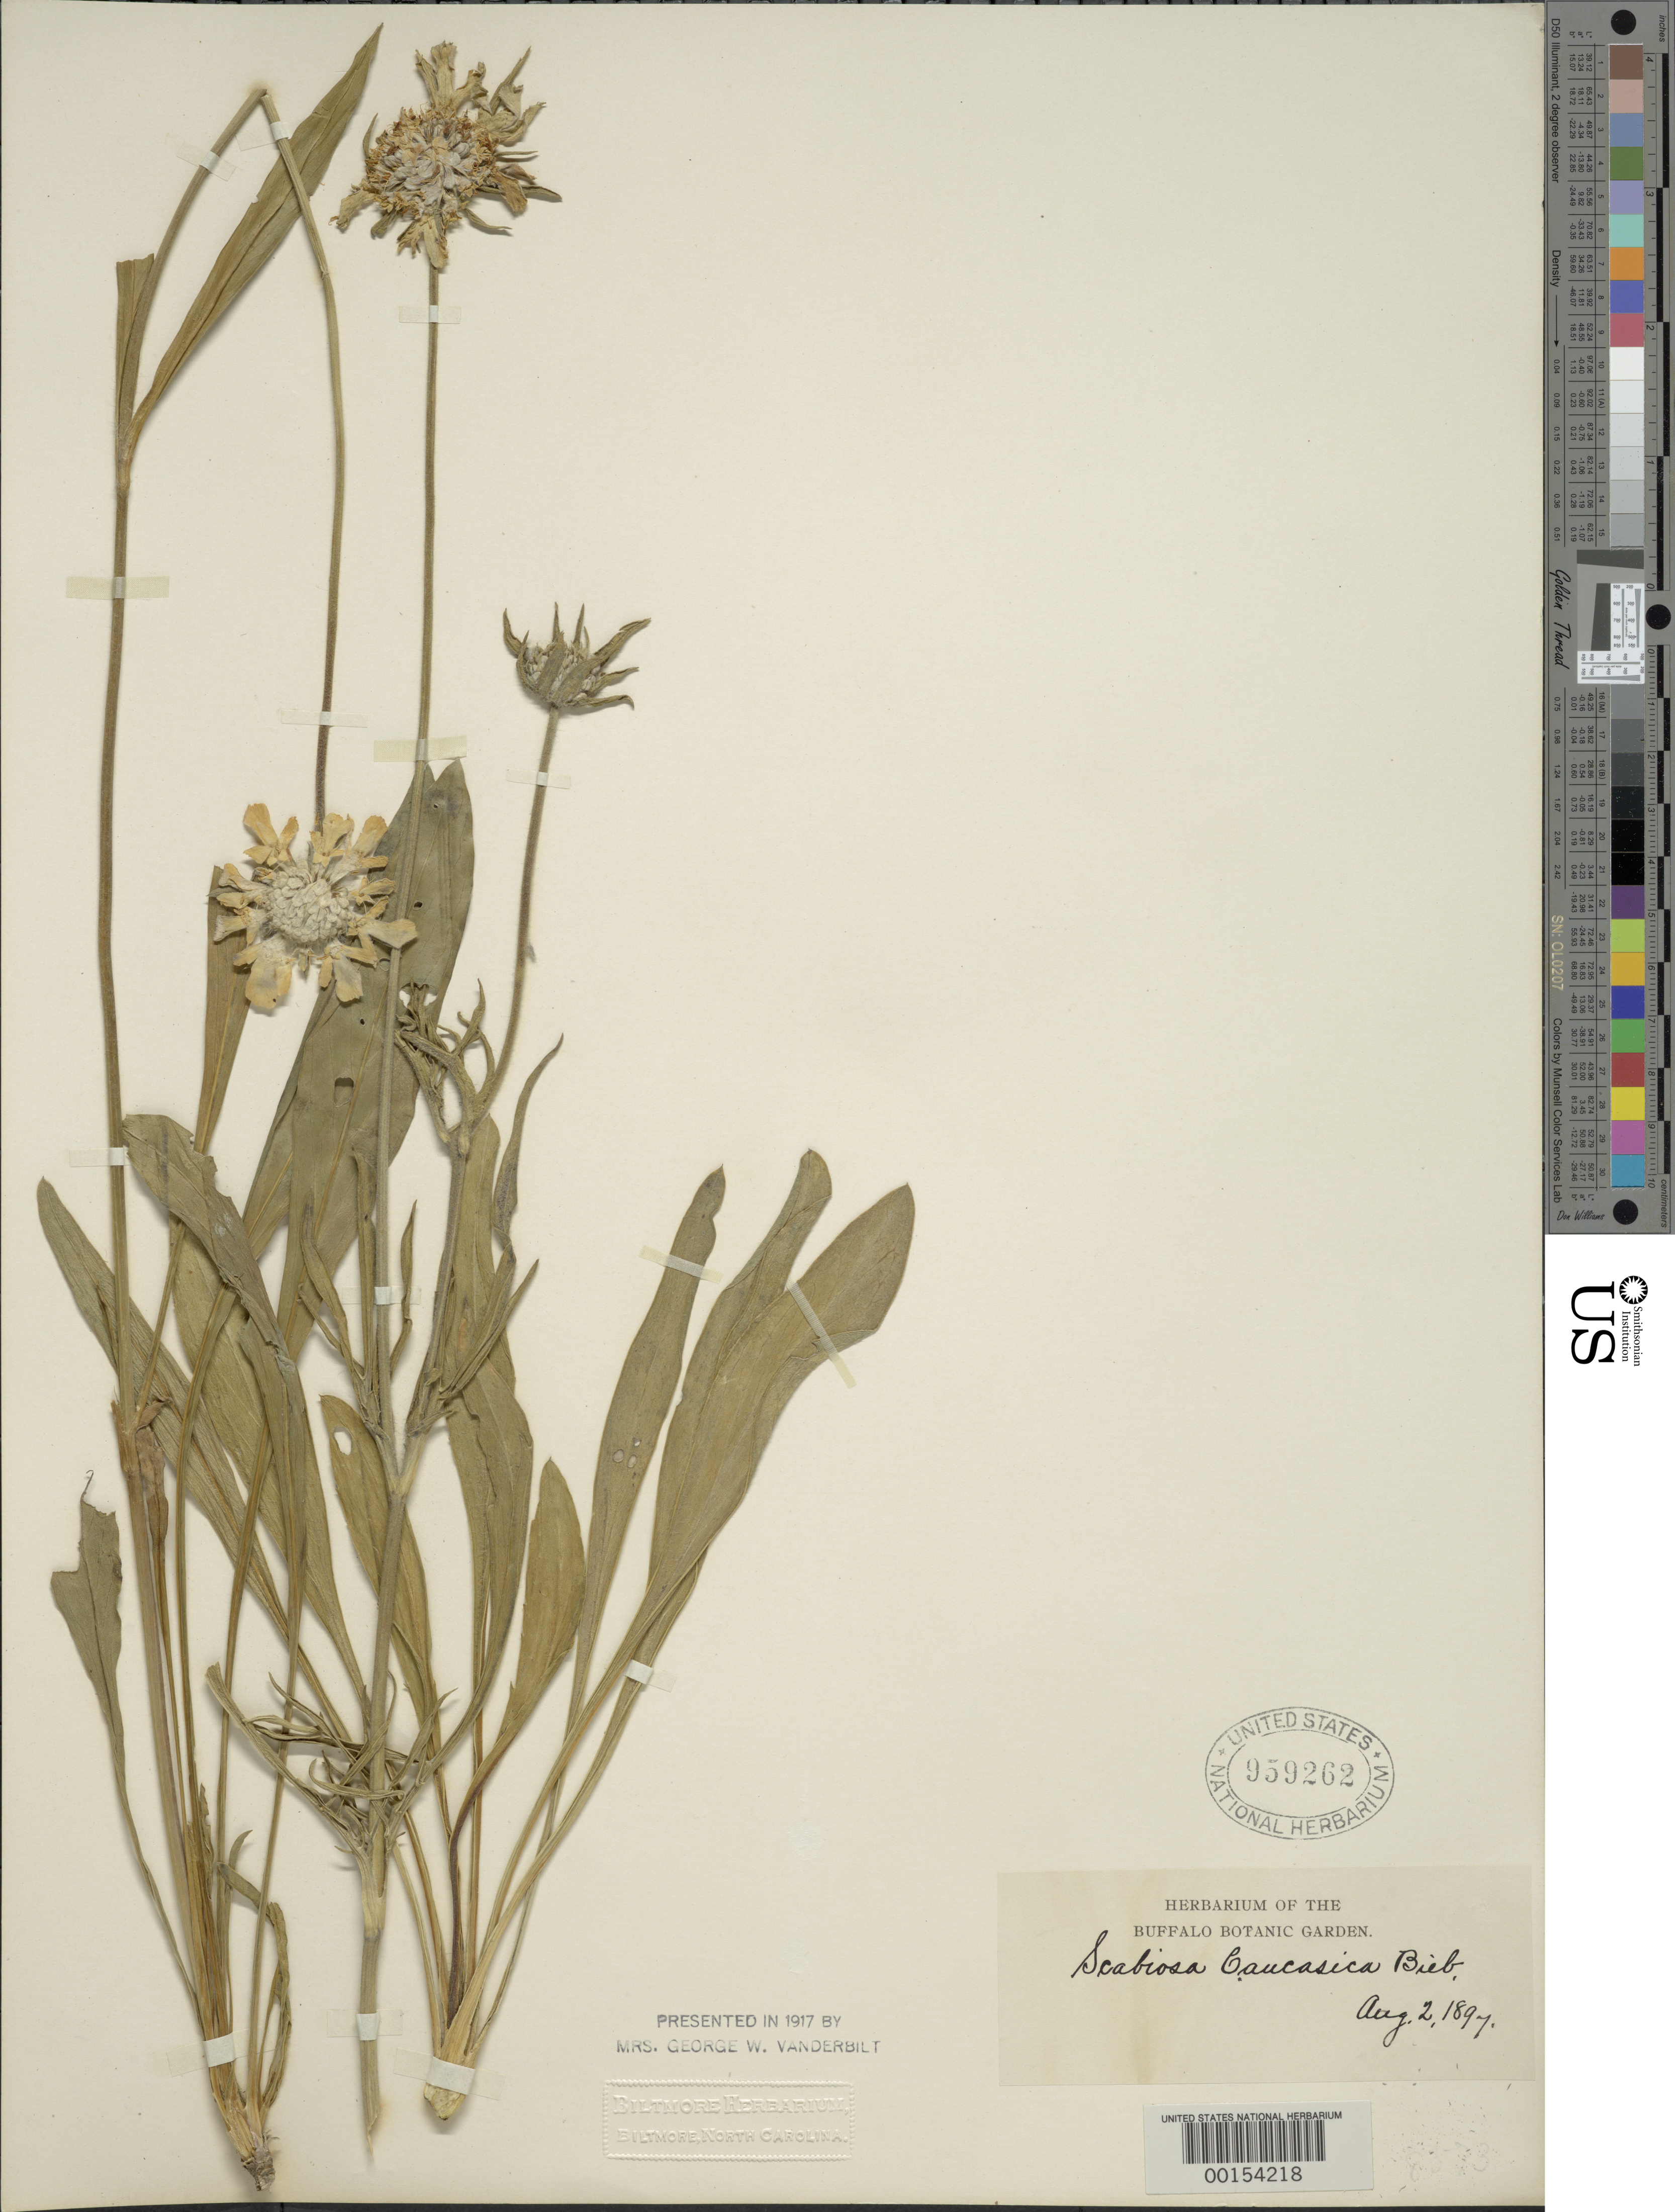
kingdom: Plantae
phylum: Tracheophyta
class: Magnoliopsida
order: Dipsacales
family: Caprifoliaceae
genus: Scabiosa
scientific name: Scabiosa caucasica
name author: M. Bieb.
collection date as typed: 02 Aug 1897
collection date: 1897-08-02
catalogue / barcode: US 959262